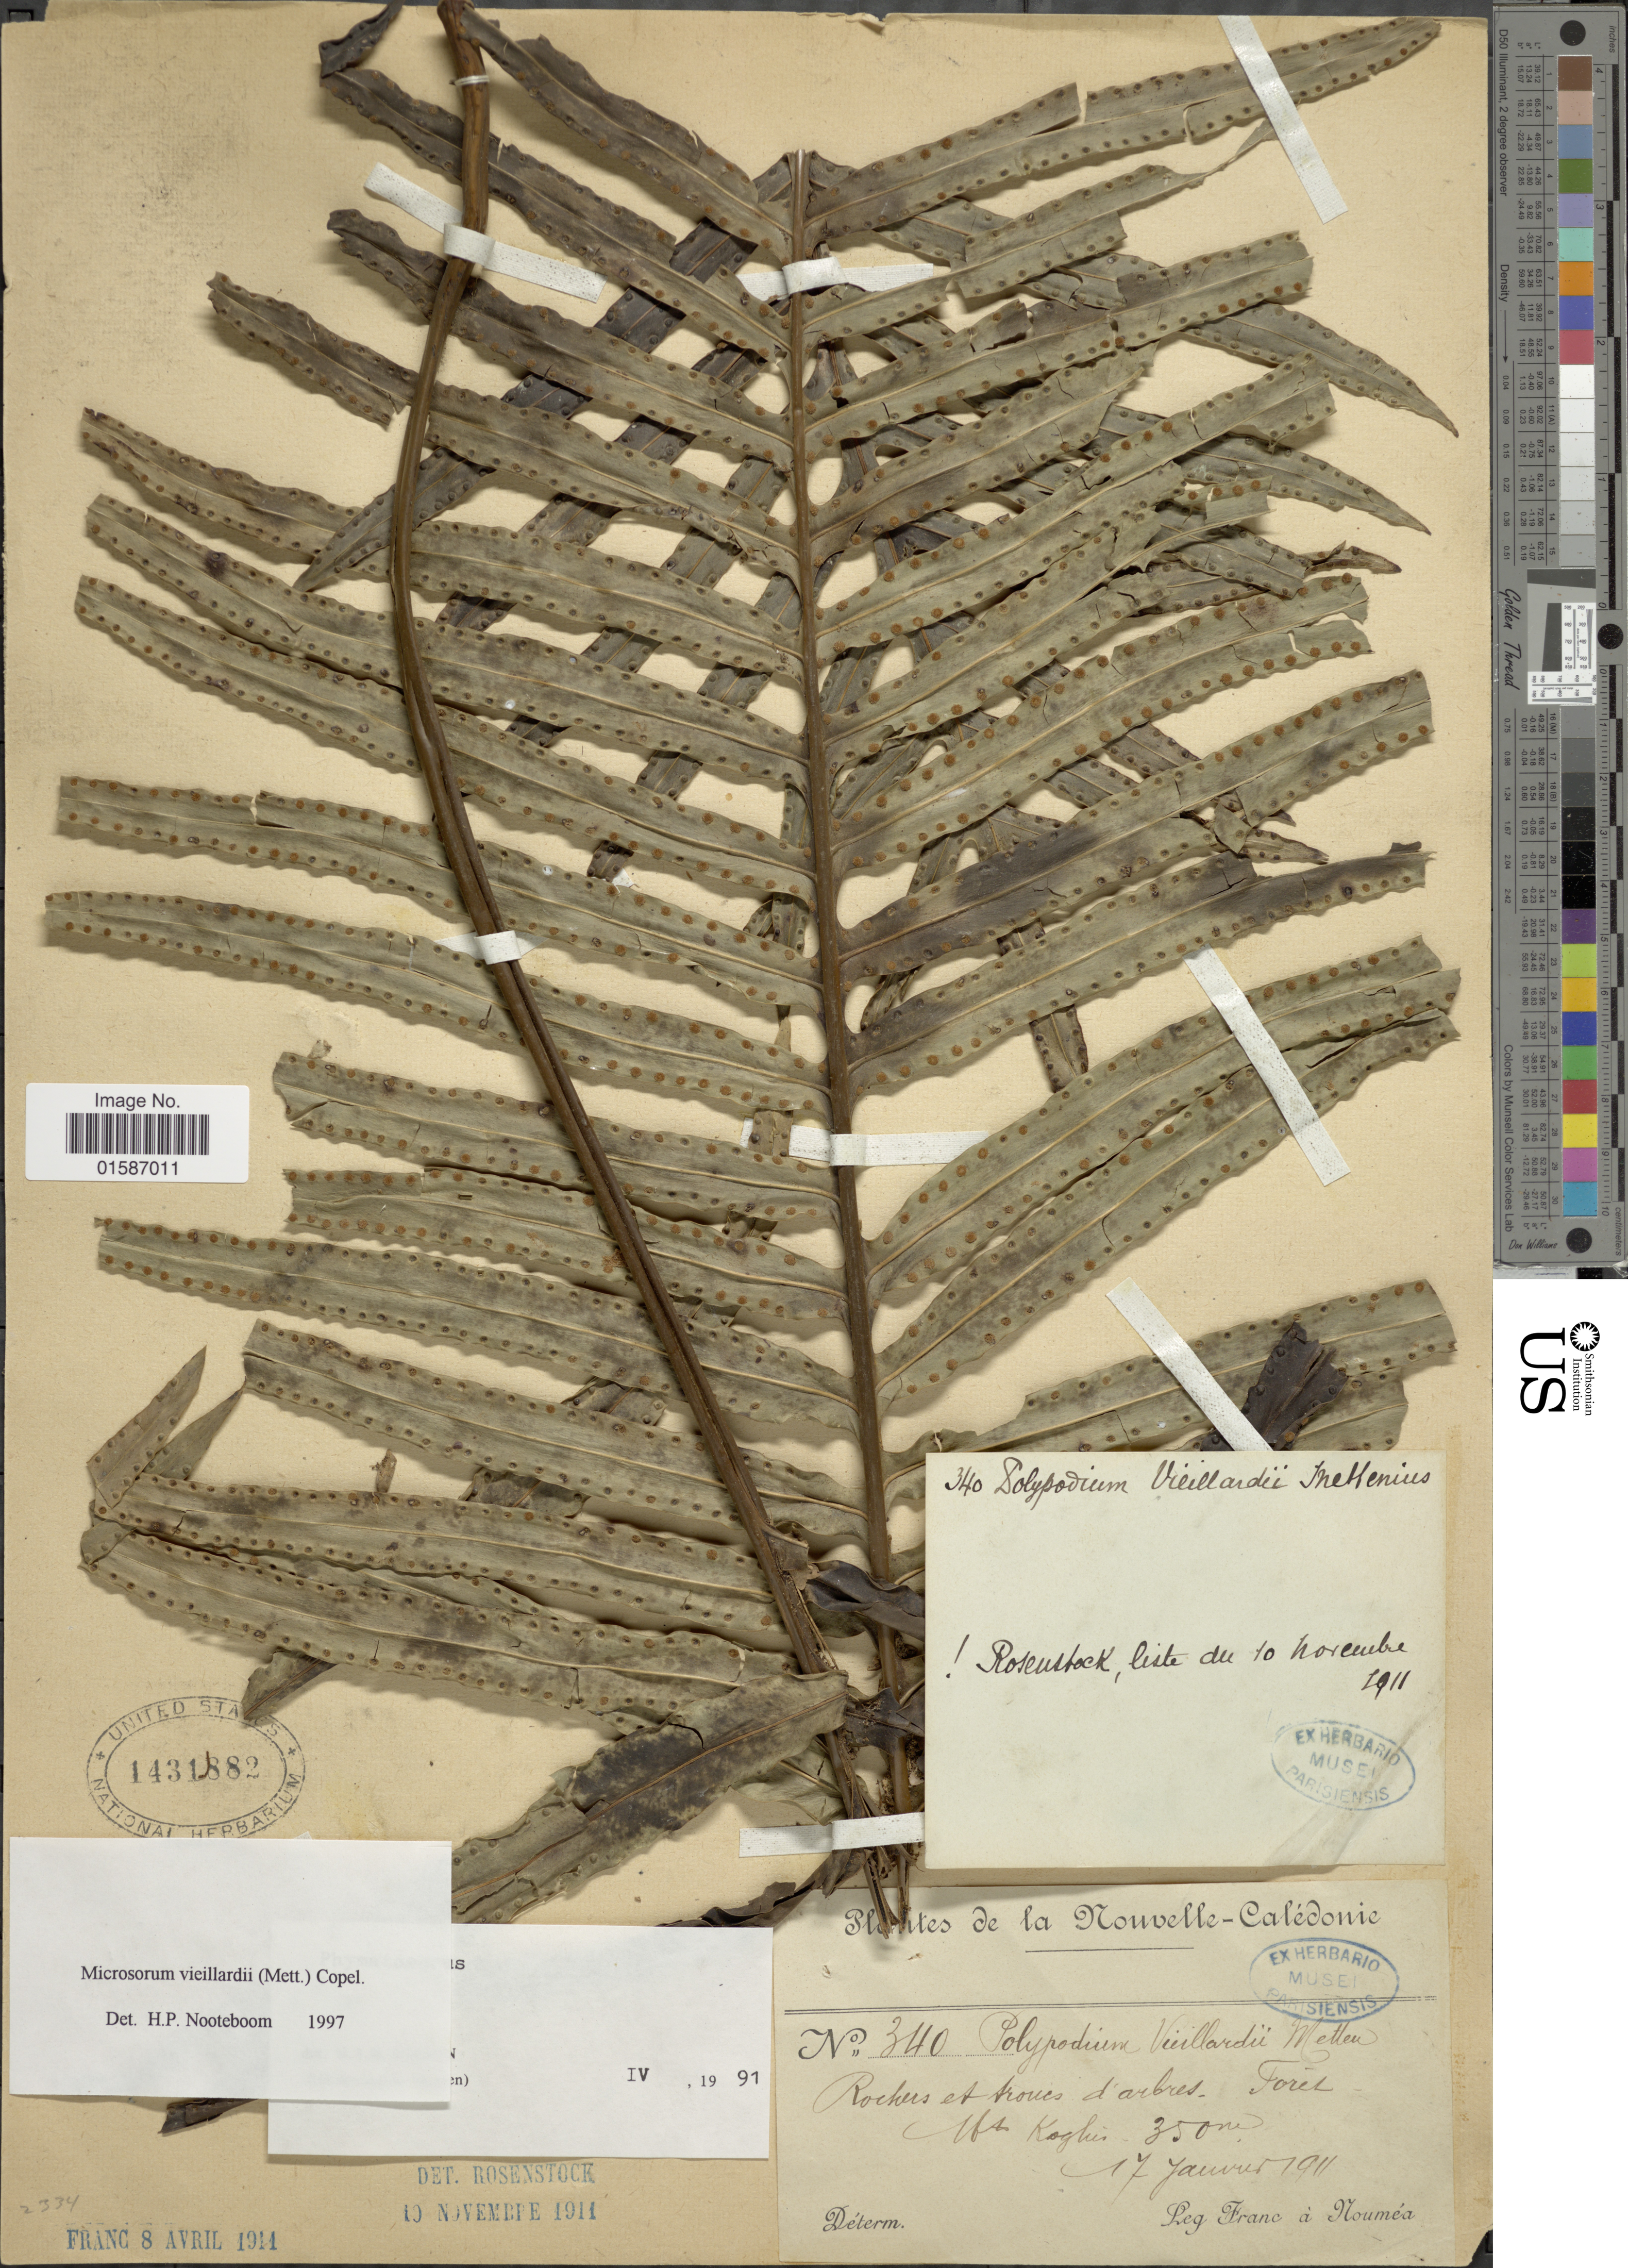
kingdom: Plantae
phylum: Tracheophyta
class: Polypodiopsida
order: Polypodiales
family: Polypodiaceae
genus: Microsorum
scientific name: Microsorum vieillardii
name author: (Mett.) Copel.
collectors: Franc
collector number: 340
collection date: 1911-01-17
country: New Caledonia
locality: Rocjers et trones d'arbress. Forest Mt Koghis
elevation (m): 350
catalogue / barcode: US 1431882